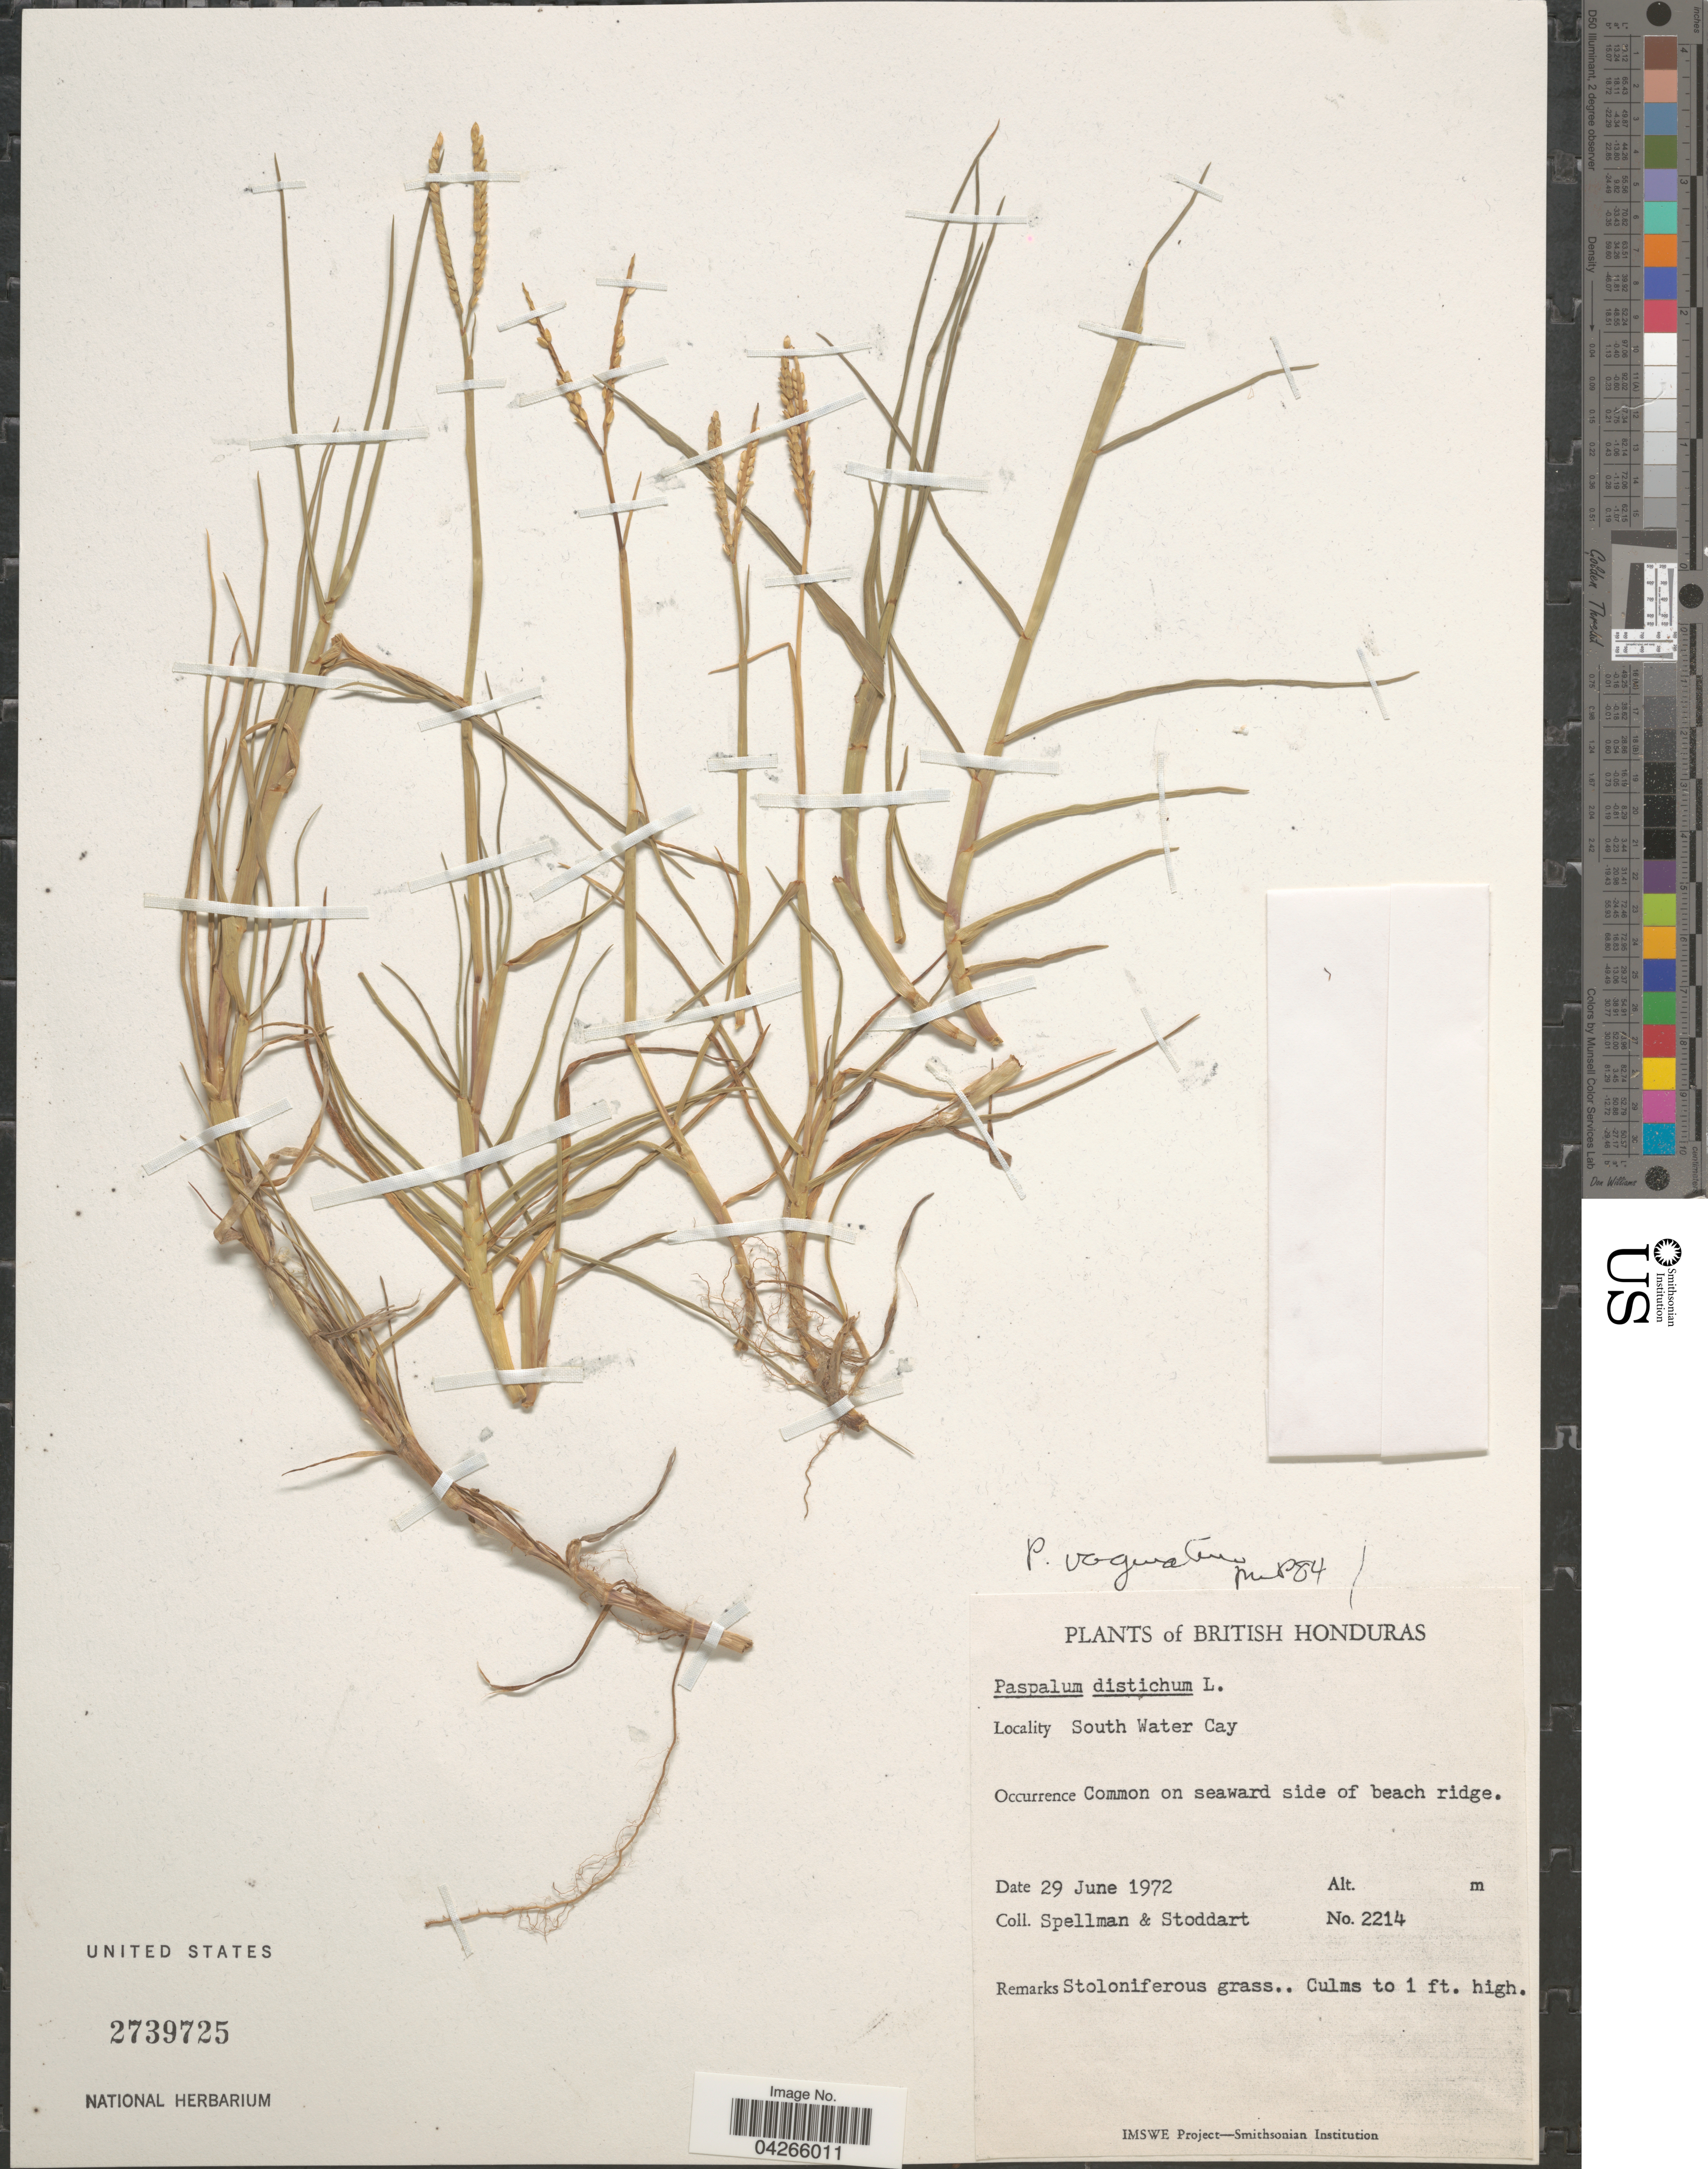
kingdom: Plantae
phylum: Tracheophyta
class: Liliopsida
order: Poales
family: Poaceae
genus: Paspalum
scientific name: Paspalum vaginatum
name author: Sw.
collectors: Spellman, -- & -. Stoddart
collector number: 2214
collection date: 1972-06-29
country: Belize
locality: British Honduras. South Water Cay. On seaward side of beach ridge.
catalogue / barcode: US 2739725